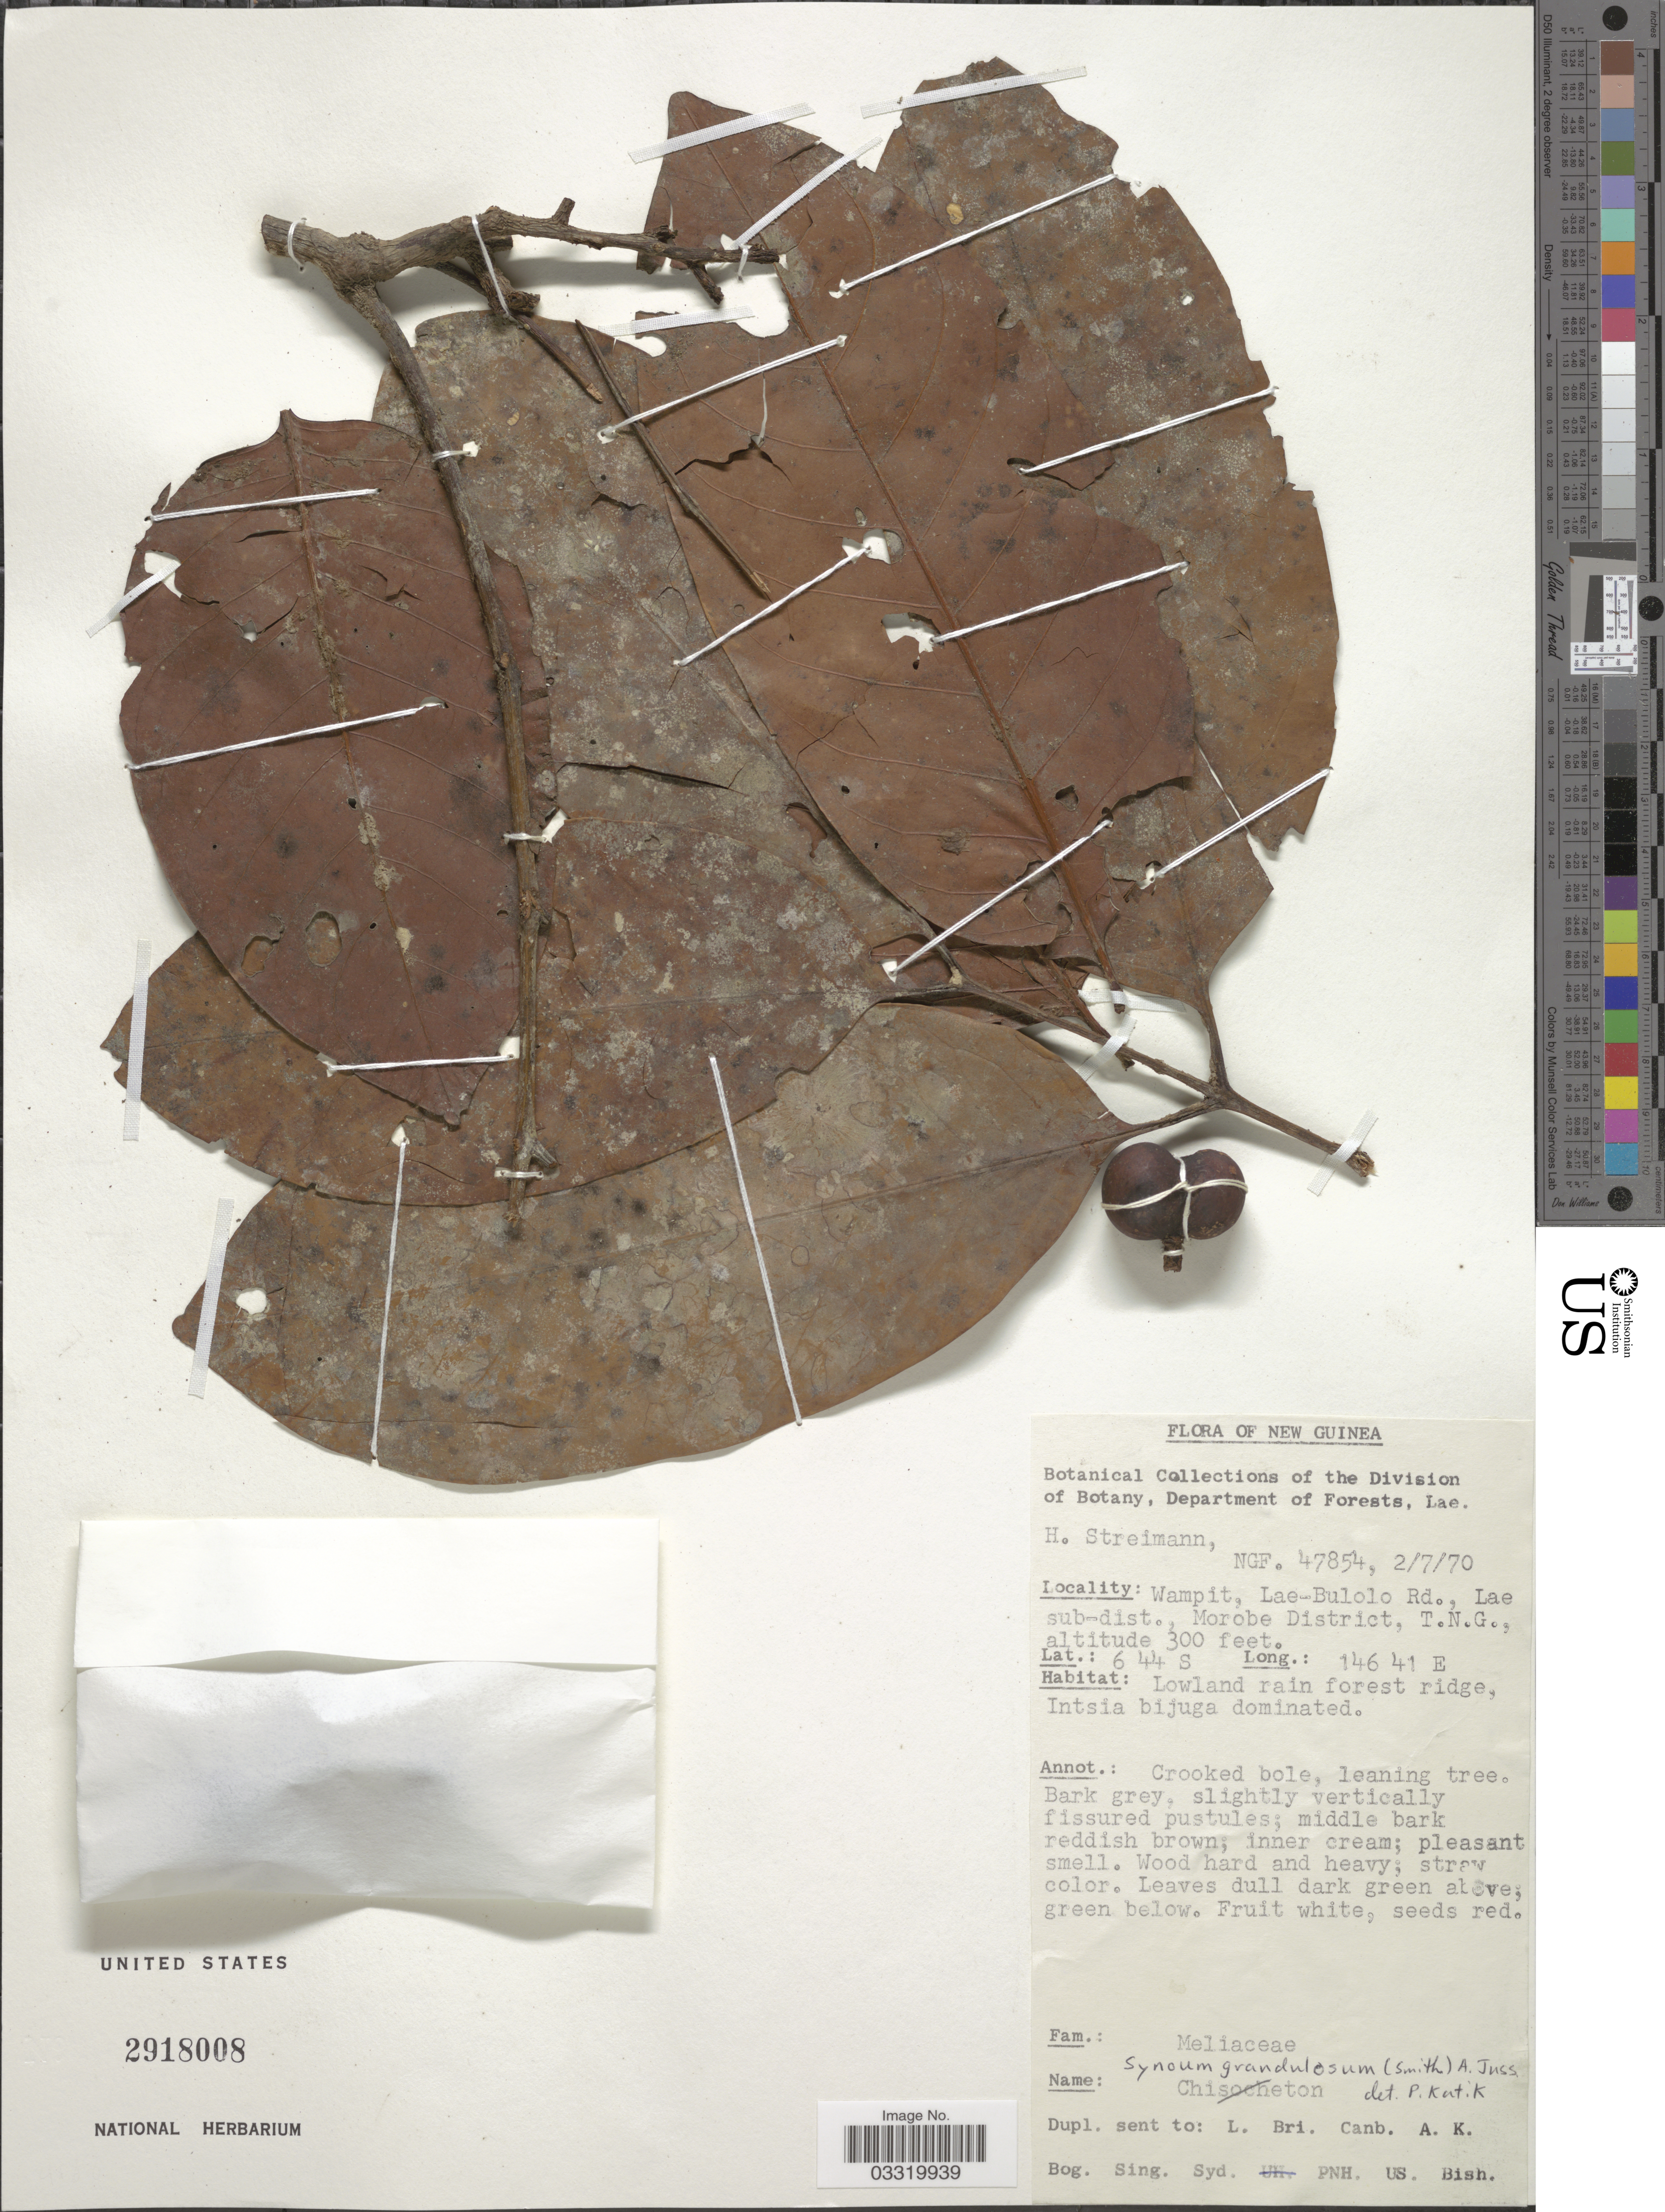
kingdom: Plantae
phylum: Tracheophyta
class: Magnoliopsida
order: Sapindales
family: Meliaceae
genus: Synoum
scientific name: Synoum glandulosum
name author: (Sm.) A. Juss.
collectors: H. Streimann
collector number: NGF47854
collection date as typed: Transcribed d/m/y: 2/7/70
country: Papua New Guinea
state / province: Morobe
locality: New Guinea, Wampit, Lae-Bulolo Rd., Lae sub-dist., Morobe District, T.N.G.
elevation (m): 91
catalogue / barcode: US 2918008